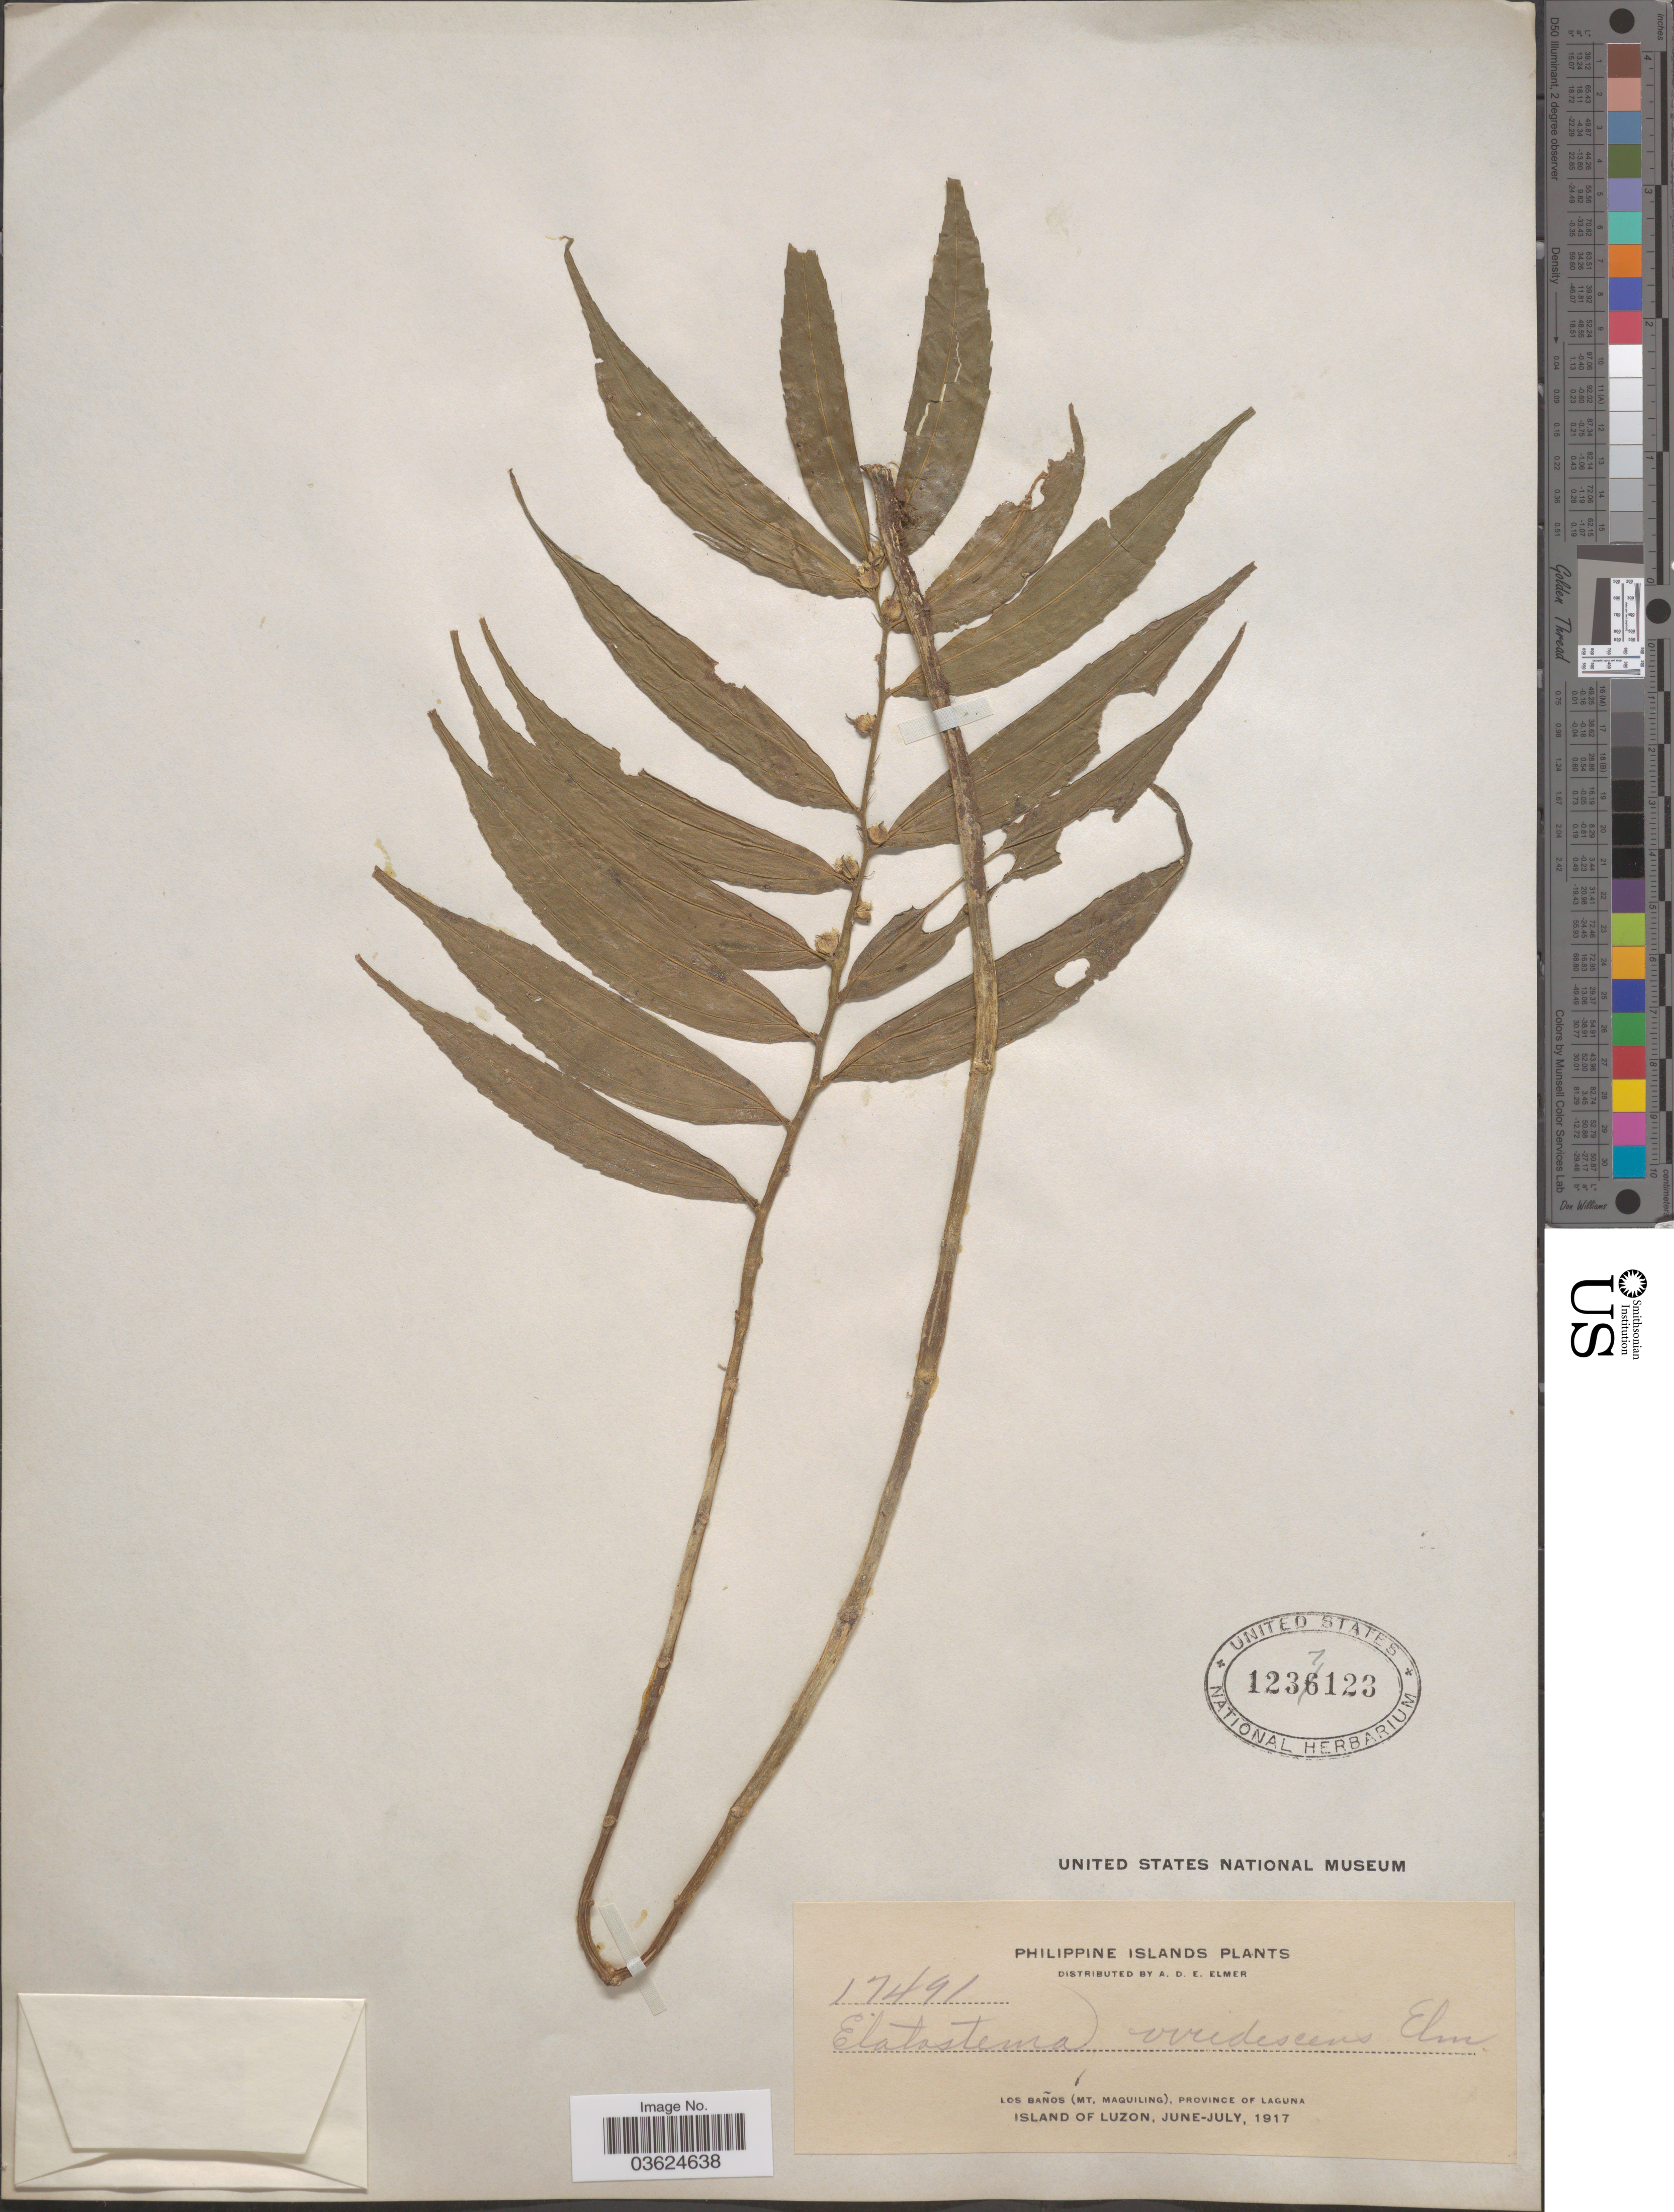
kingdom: Plantae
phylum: Tracheophyta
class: Magnoliopsida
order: Rosales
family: Urticaceae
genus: Elatostema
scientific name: Elatostema viridescens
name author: Elmer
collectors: A. D. E. Elmer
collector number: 17491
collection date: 1917-06/1917-07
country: Philippines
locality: Los Baños (Mt. Maquiling), Province of Laguna. Island of Luzon.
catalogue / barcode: US 1237123